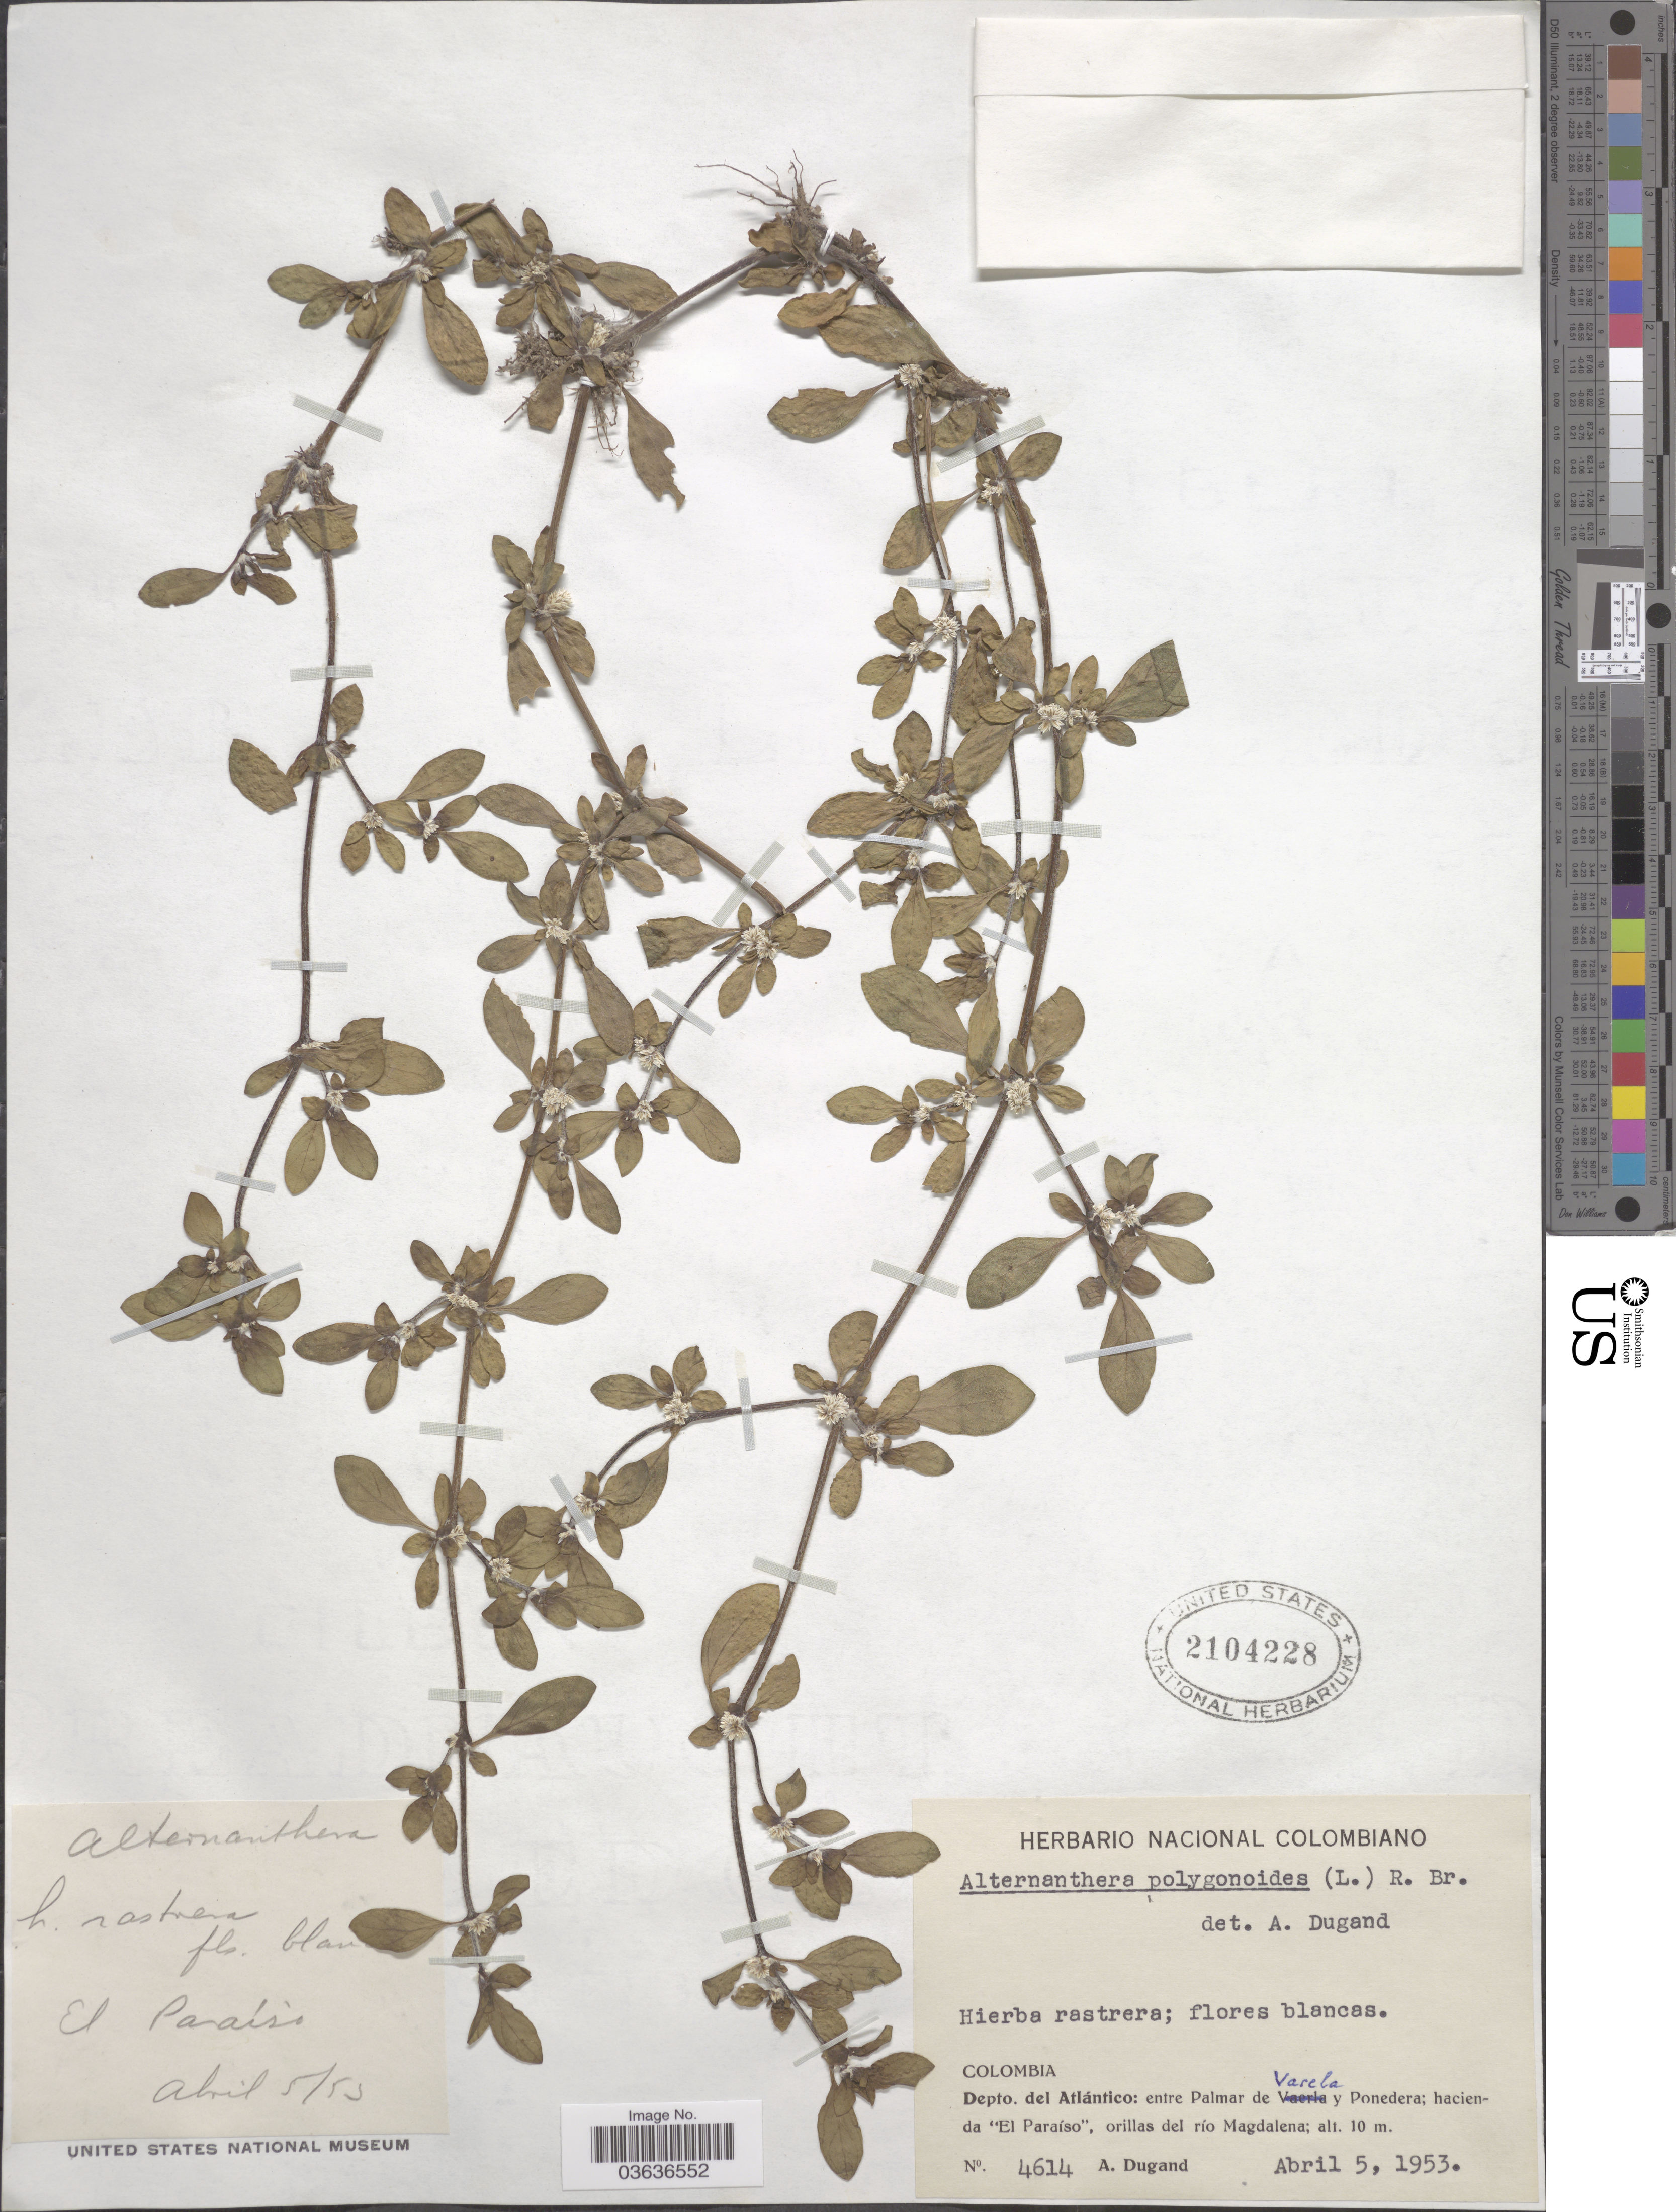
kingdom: Plantae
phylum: Tracheophyta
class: Magnoliopsida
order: Caryophyllales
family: Amaranthaceae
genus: Alternanthera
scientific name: Alternanthera paronychioides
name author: A. St.-Hil.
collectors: A. Dugand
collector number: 4614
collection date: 1953-04-05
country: Colombia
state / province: Atlántico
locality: Depto. del Atlántico: entre Palmar de Varela y Ponedera; hacienda "El Paraíso", orillas del río Magdalena.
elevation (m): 10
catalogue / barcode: US 2104228